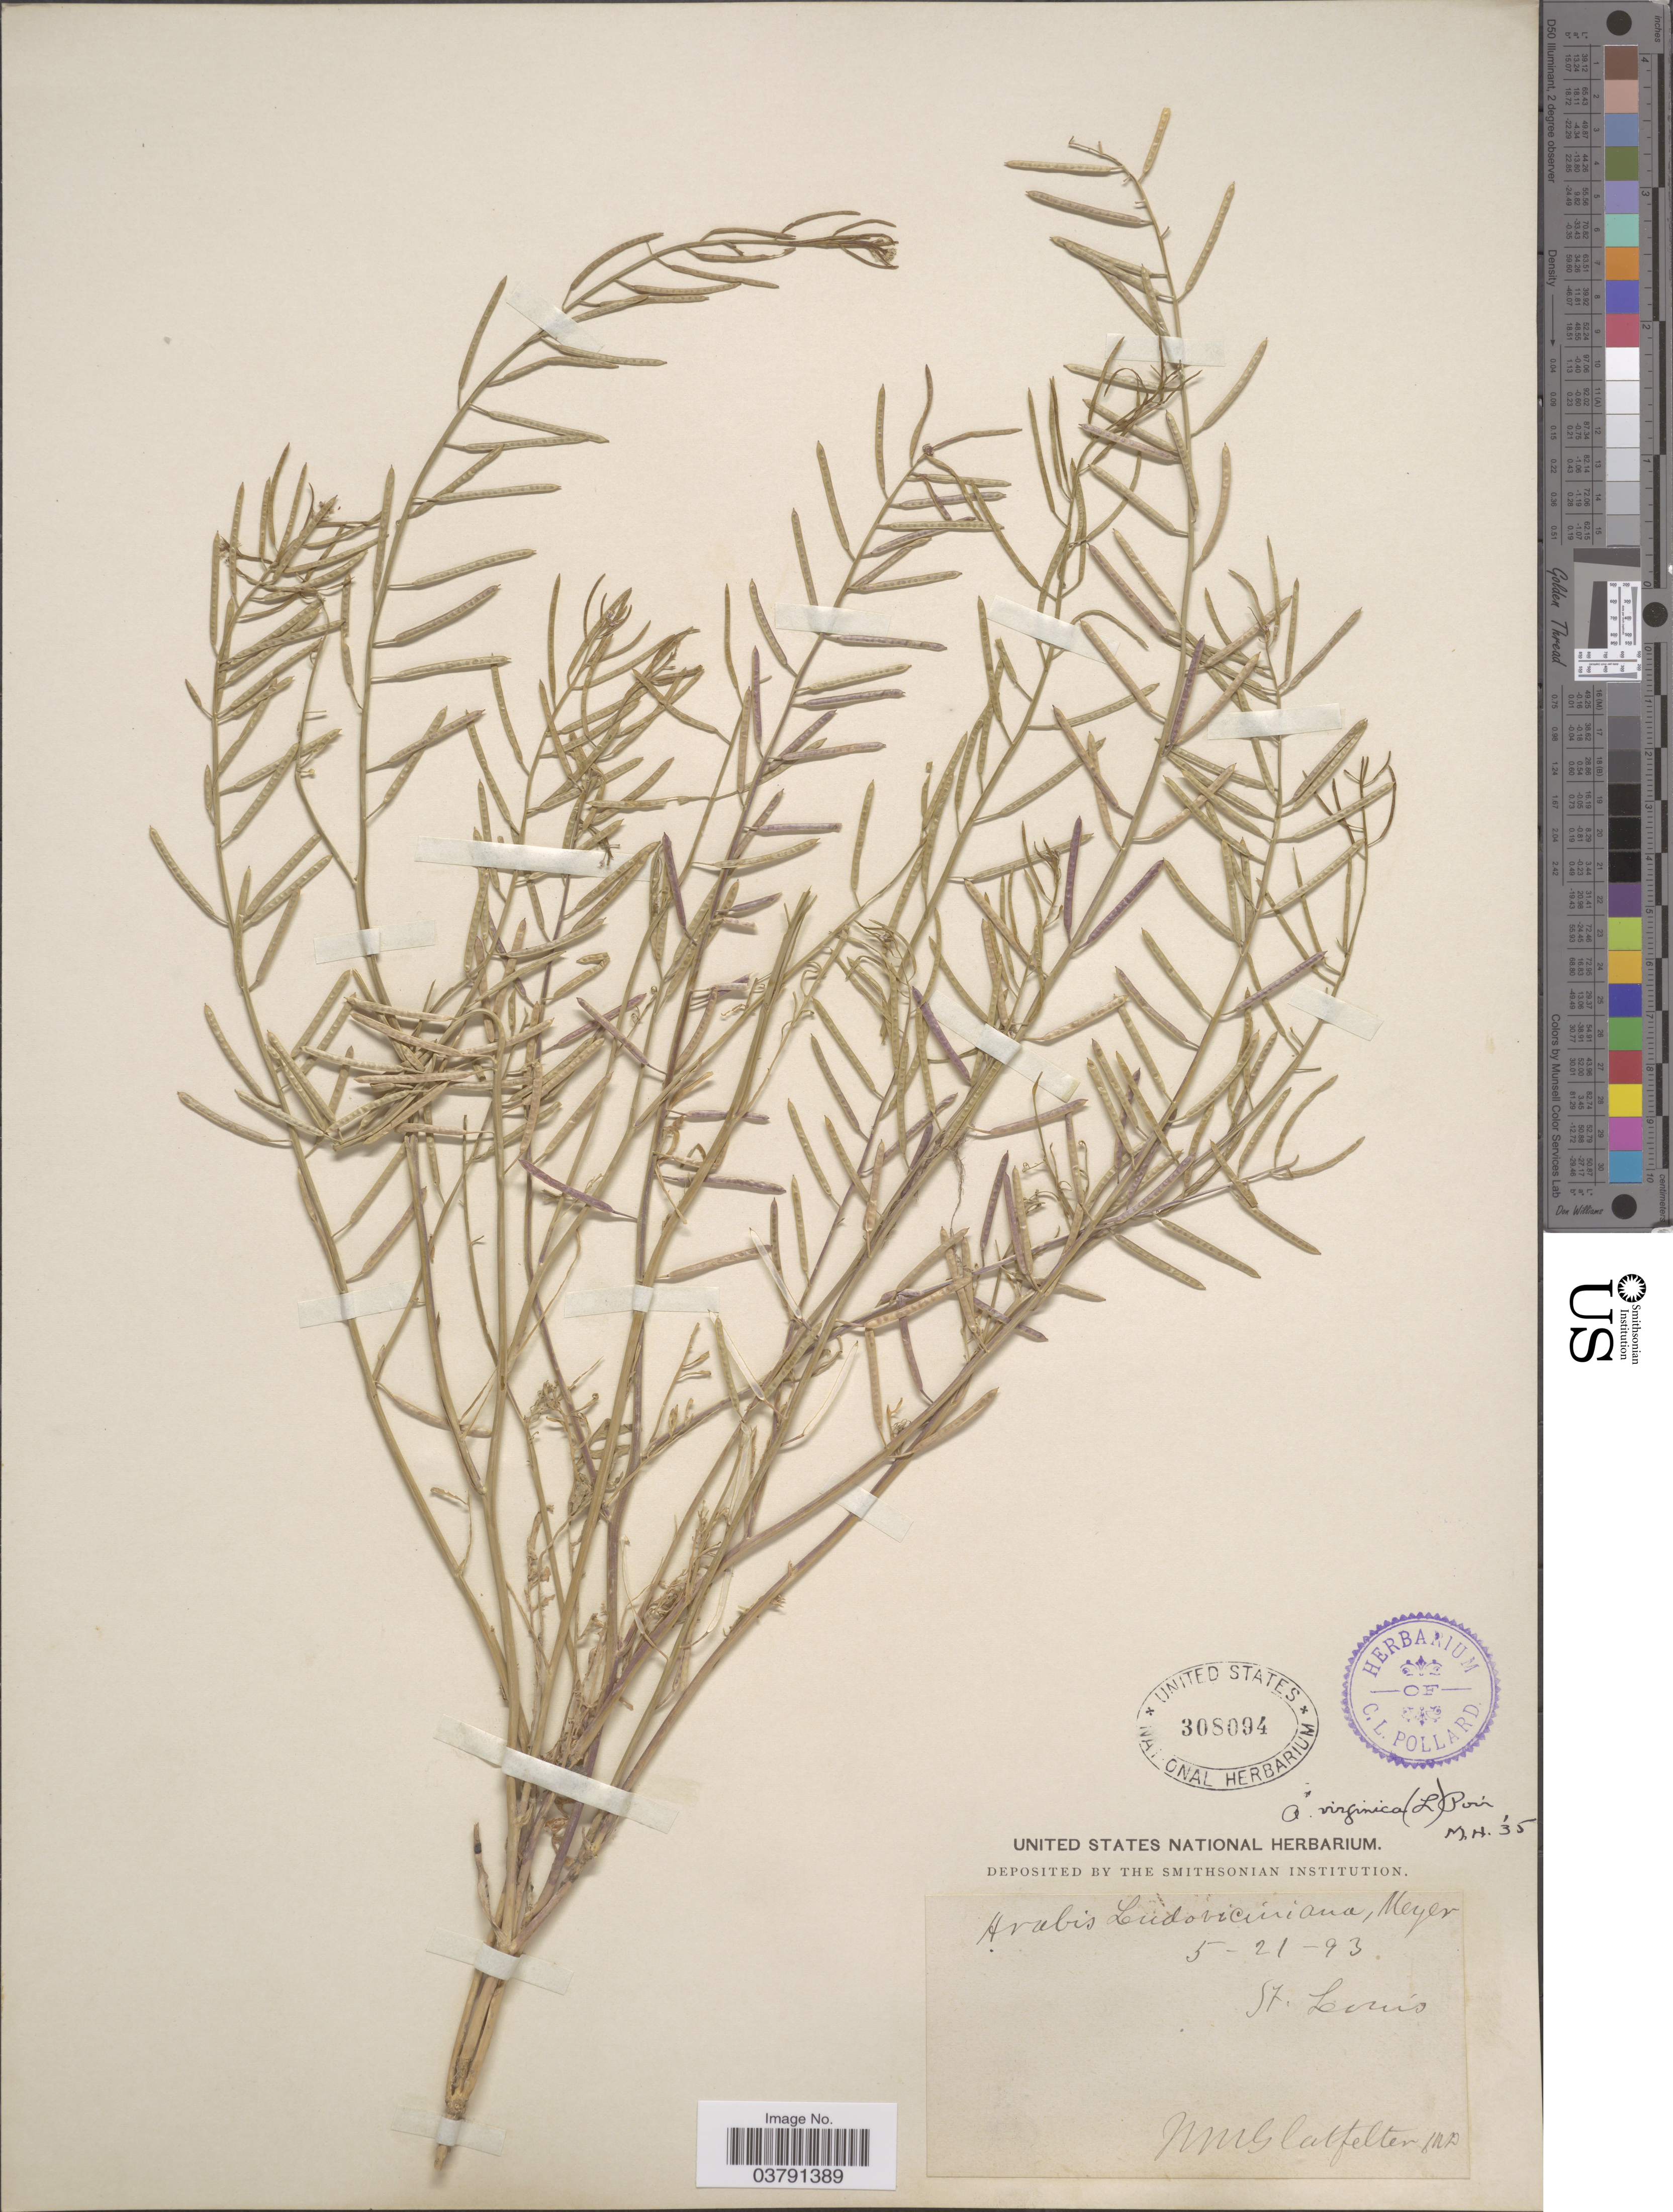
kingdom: Plantae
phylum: Tracheophyta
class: Magnoliopsida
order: Brassicales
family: Brassicaceae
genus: Planodes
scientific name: Planodes virginicum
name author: (L.) Greene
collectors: N. M. Glatfelter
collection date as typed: Transcribed d/m/y: 21/5/93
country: United States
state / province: Maryland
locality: St. Louis.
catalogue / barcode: US 308094